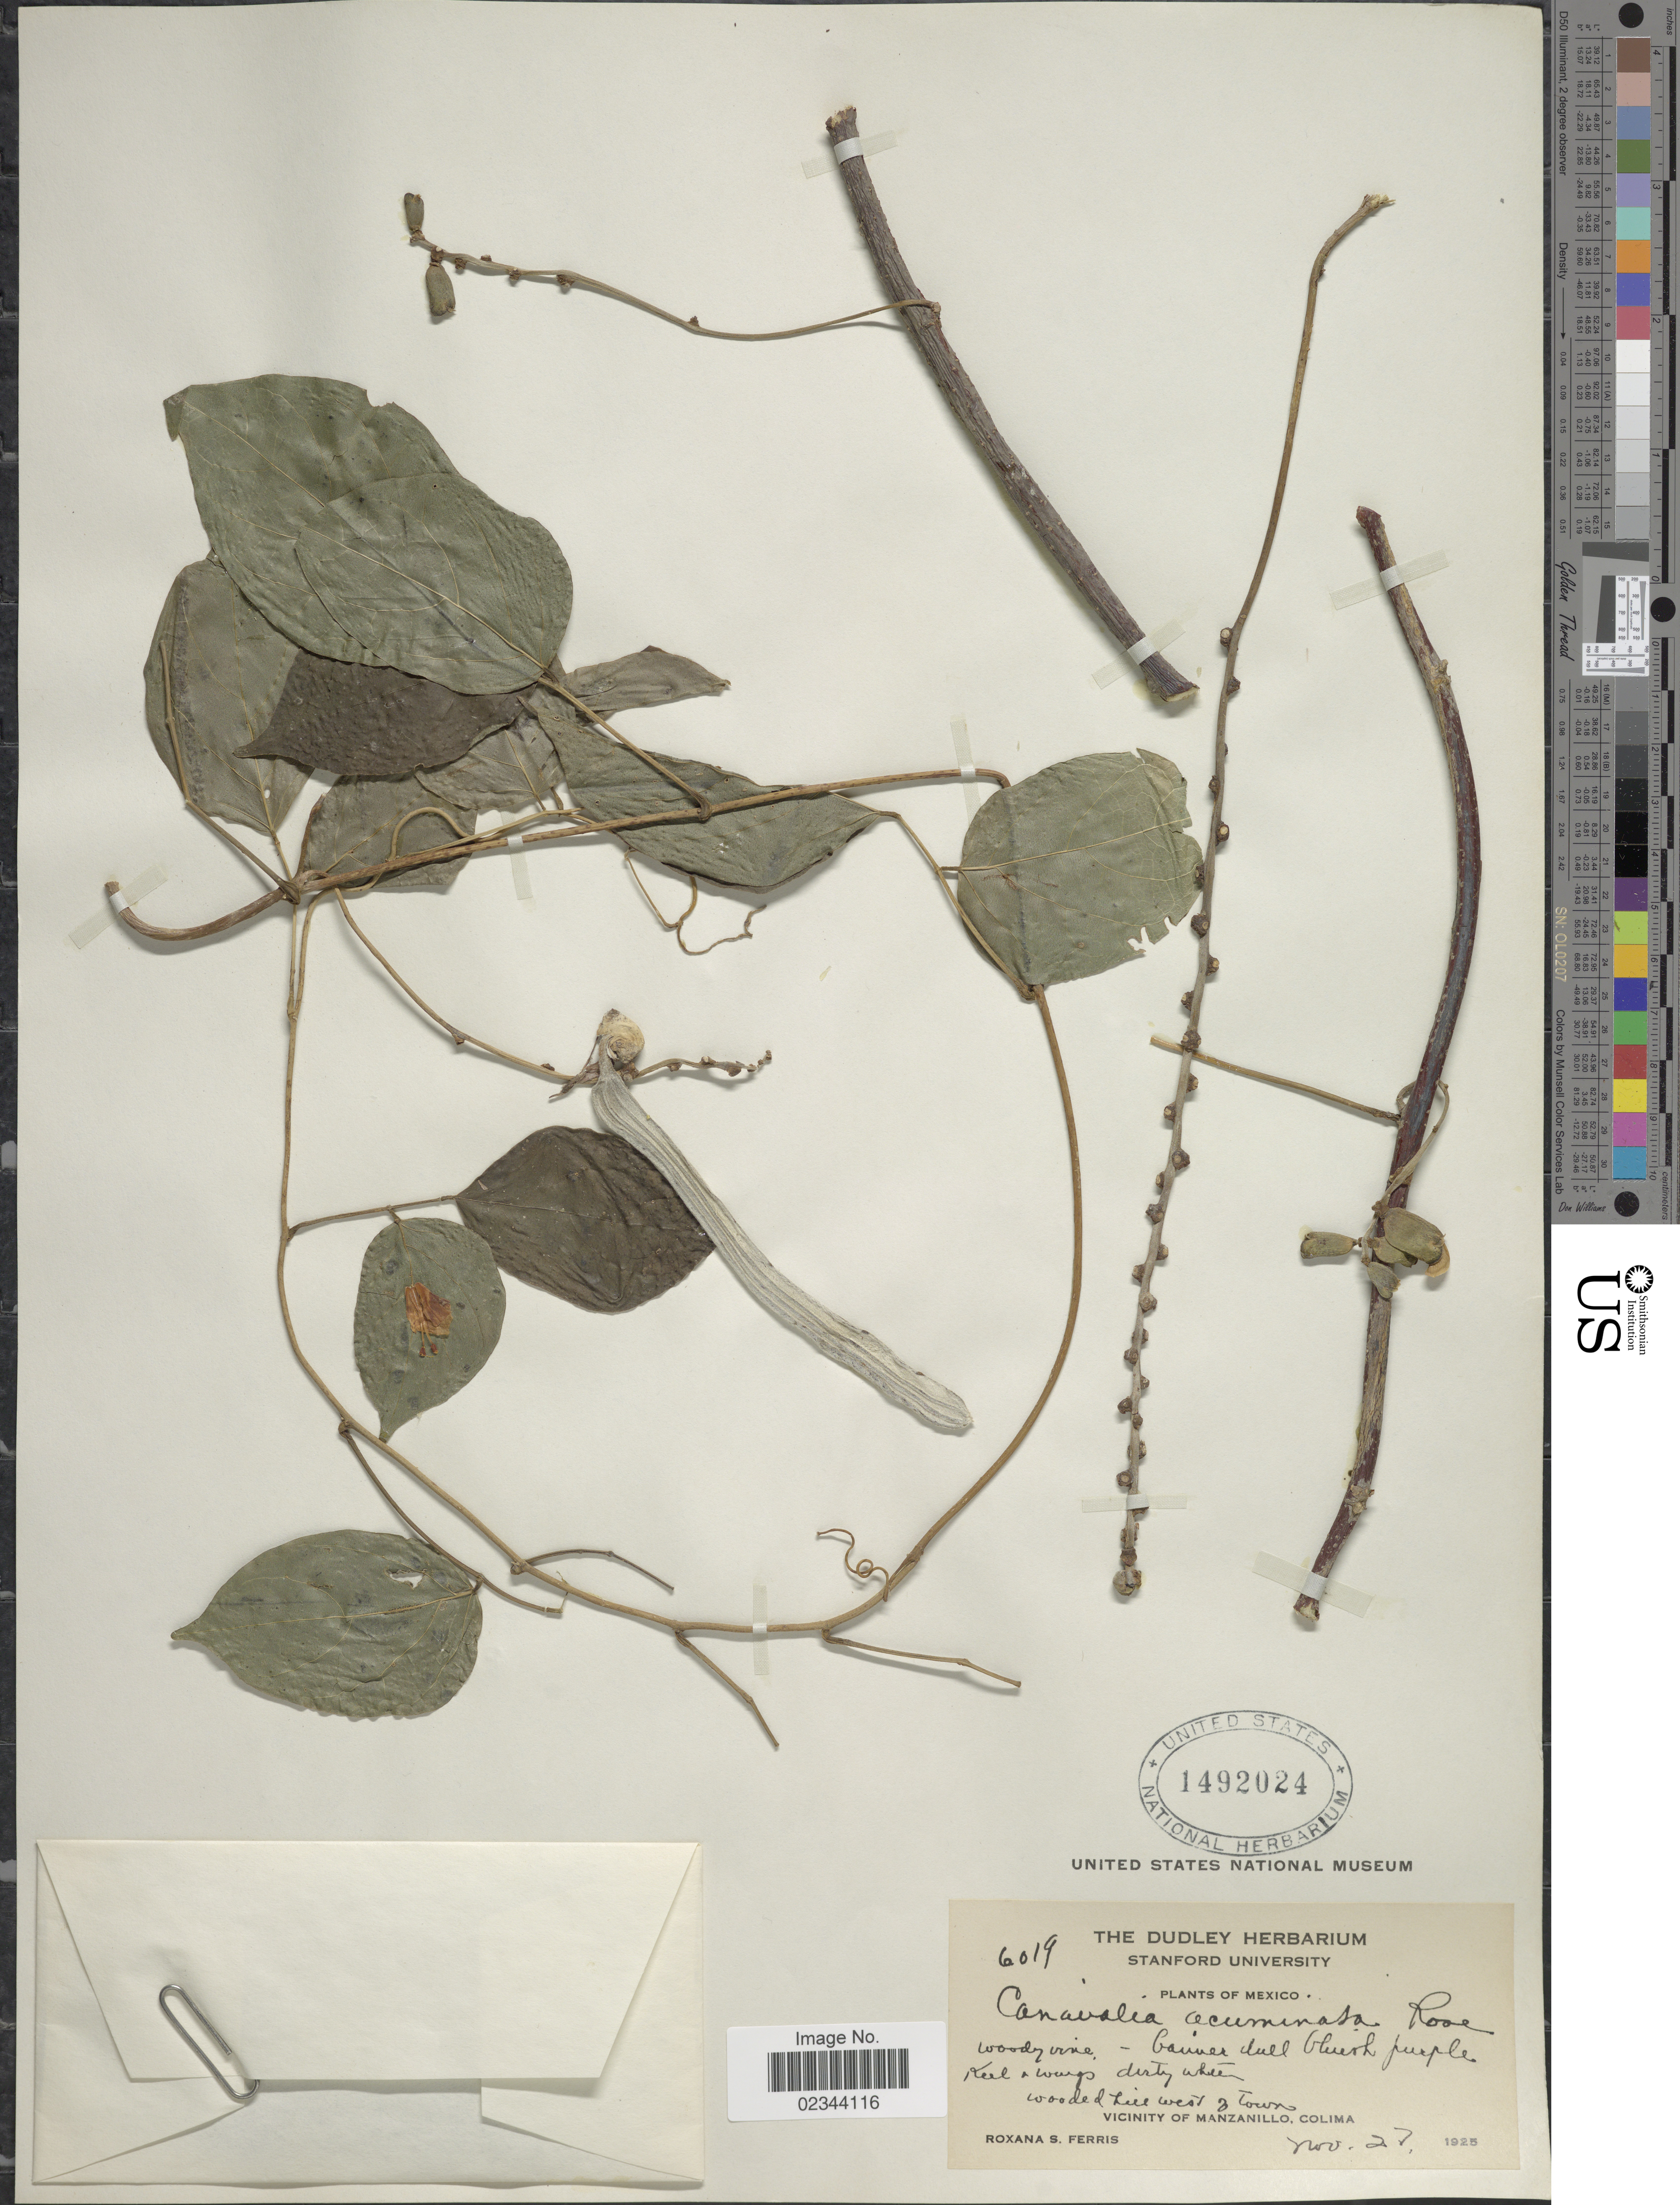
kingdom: Plantae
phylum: Tracheophyta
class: Magnoliopsida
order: Fabales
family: Fabaceae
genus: Canavalia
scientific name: Canavalia acuminata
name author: Rose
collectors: R. S. Ferris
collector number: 6019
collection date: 1925-11-27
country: Mexico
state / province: Colima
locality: Wooded line west of town. Vicinity of Mazanillo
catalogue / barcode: US 1492024